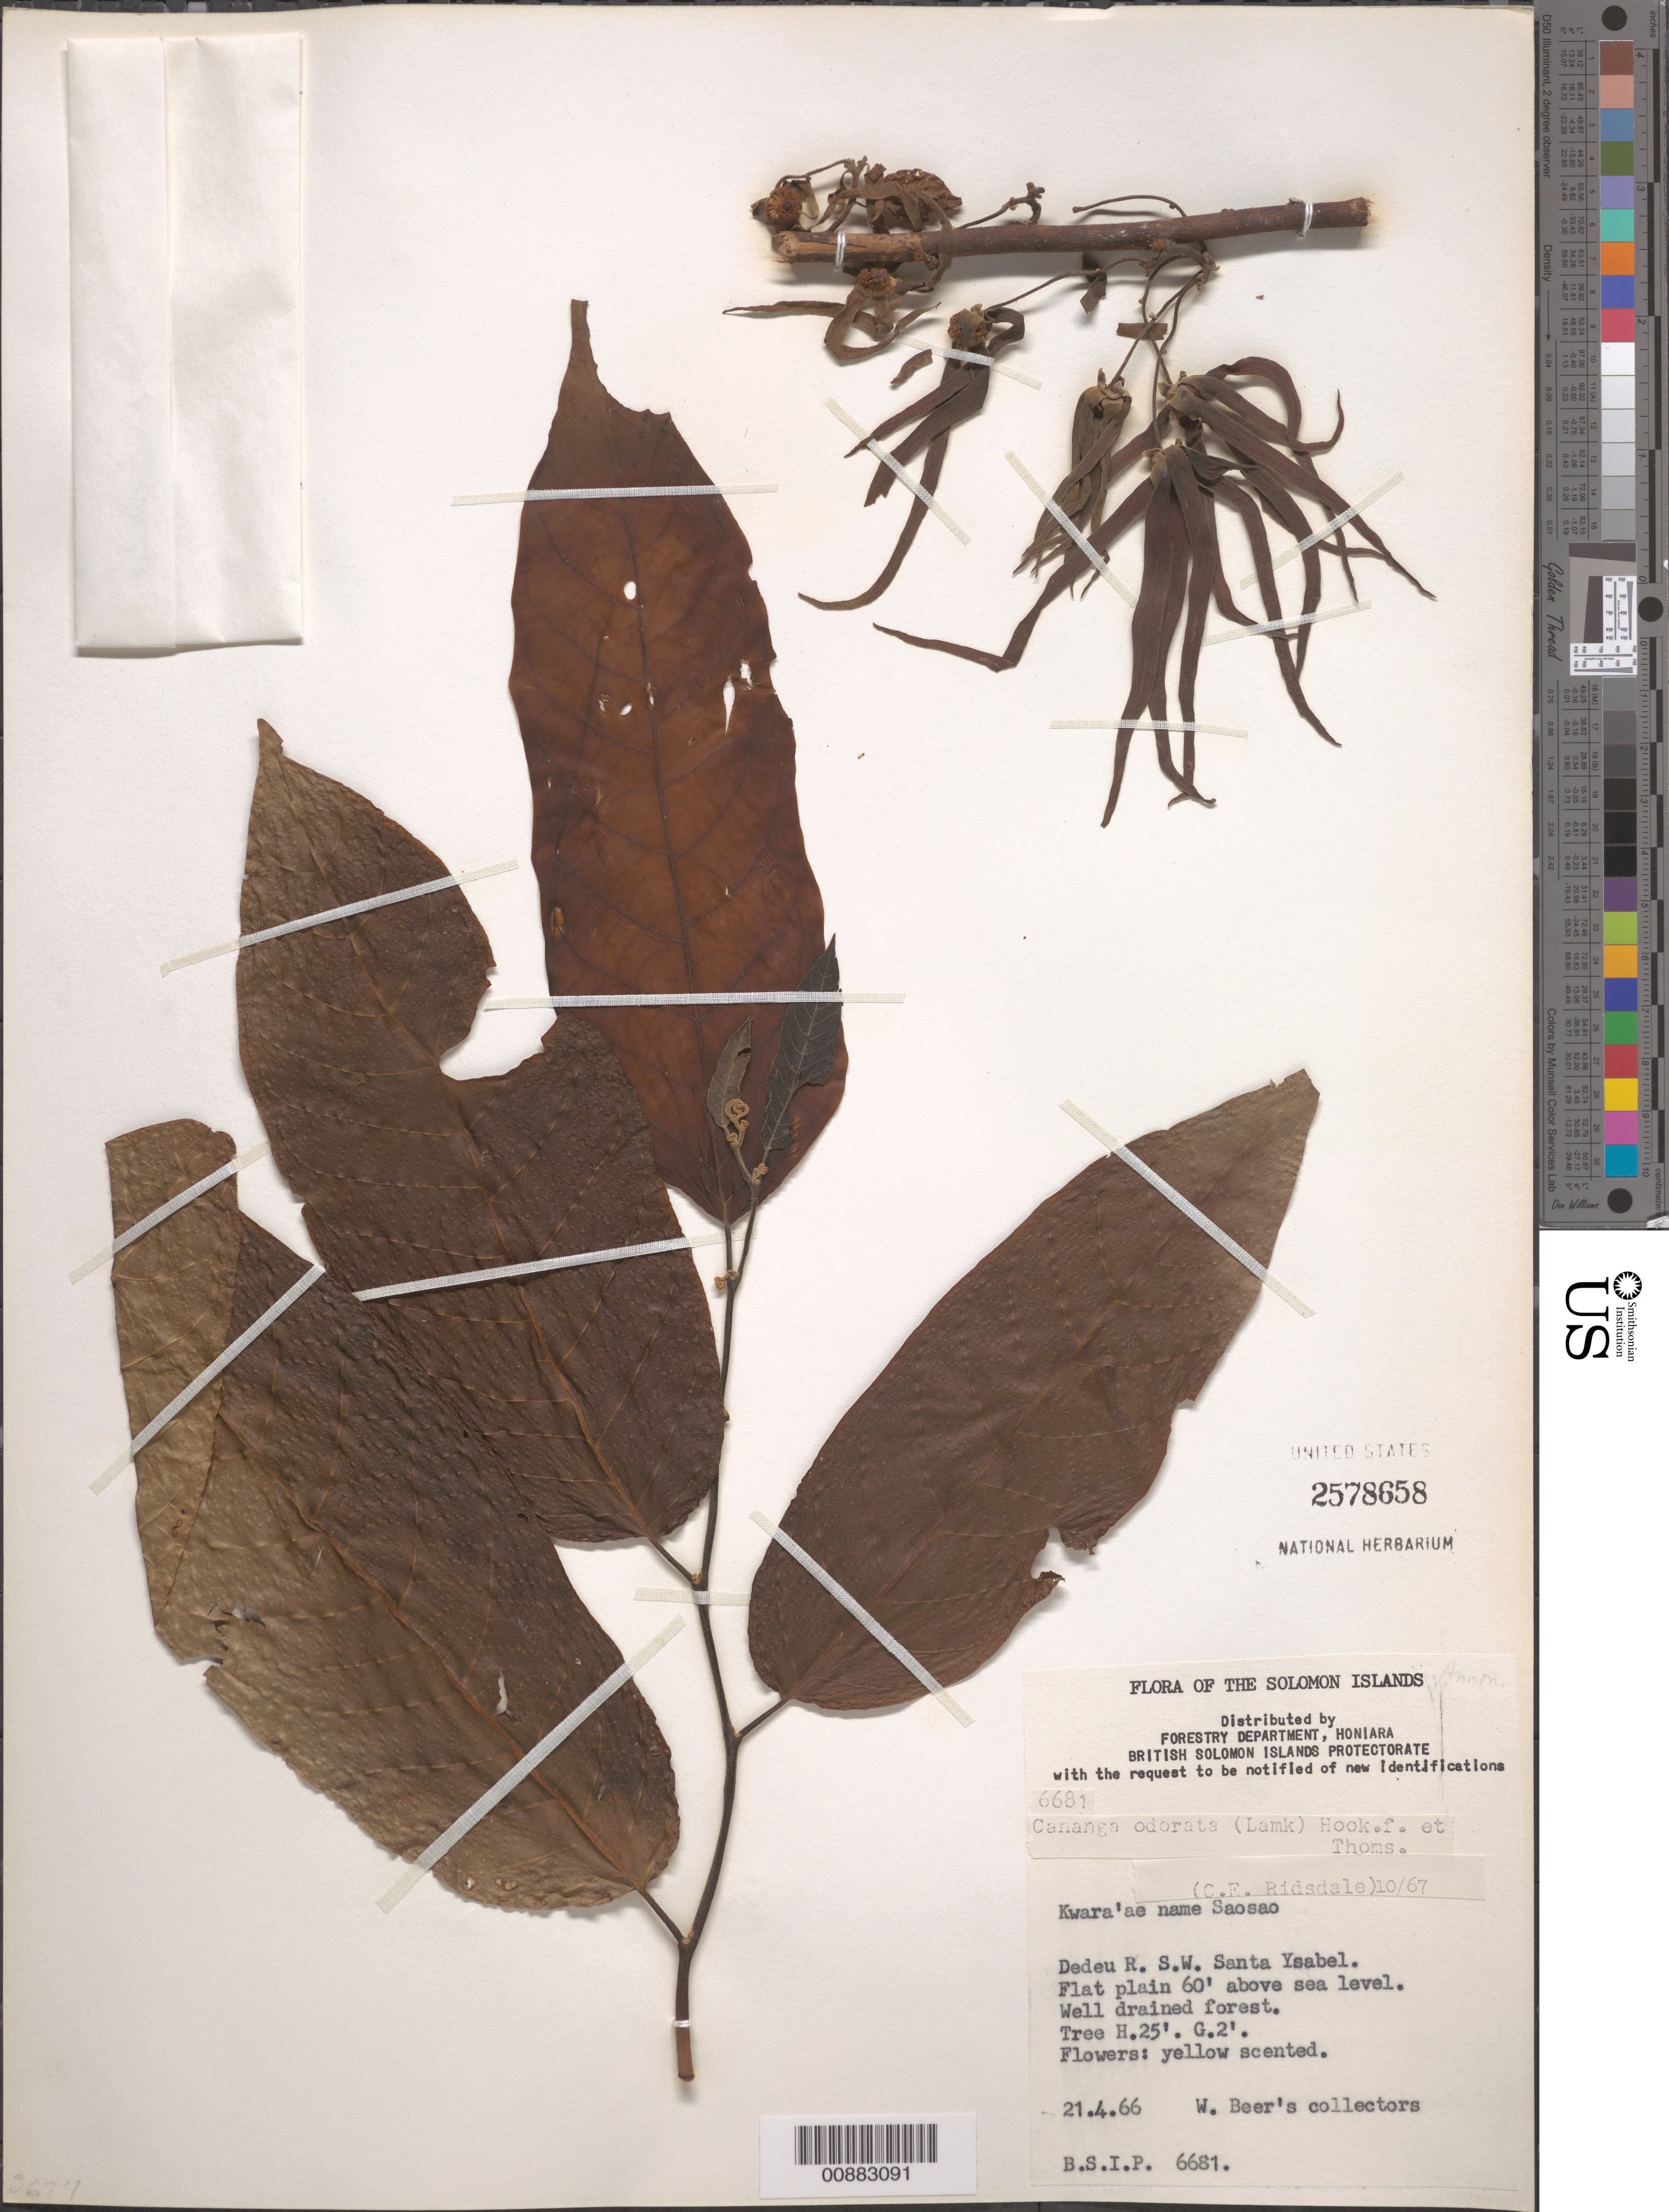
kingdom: Plantae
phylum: Tracheophyta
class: Magnoliopsida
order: Magnoliales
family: Annonaceae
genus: Cananga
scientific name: Cananga odorata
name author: (Lam.) Hook. f. & Thomson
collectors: W. Beer's Collectors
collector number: BSIP 6681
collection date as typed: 21 Apr 1966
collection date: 1966-04-21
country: Solomon Islands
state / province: Isabel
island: Santa Isabel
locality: Dedeu R. SW Santa Ysabel , 60' above sea level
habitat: flat plain 60' above sea level. Well drained forest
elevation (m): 18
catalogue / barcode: US 2578658